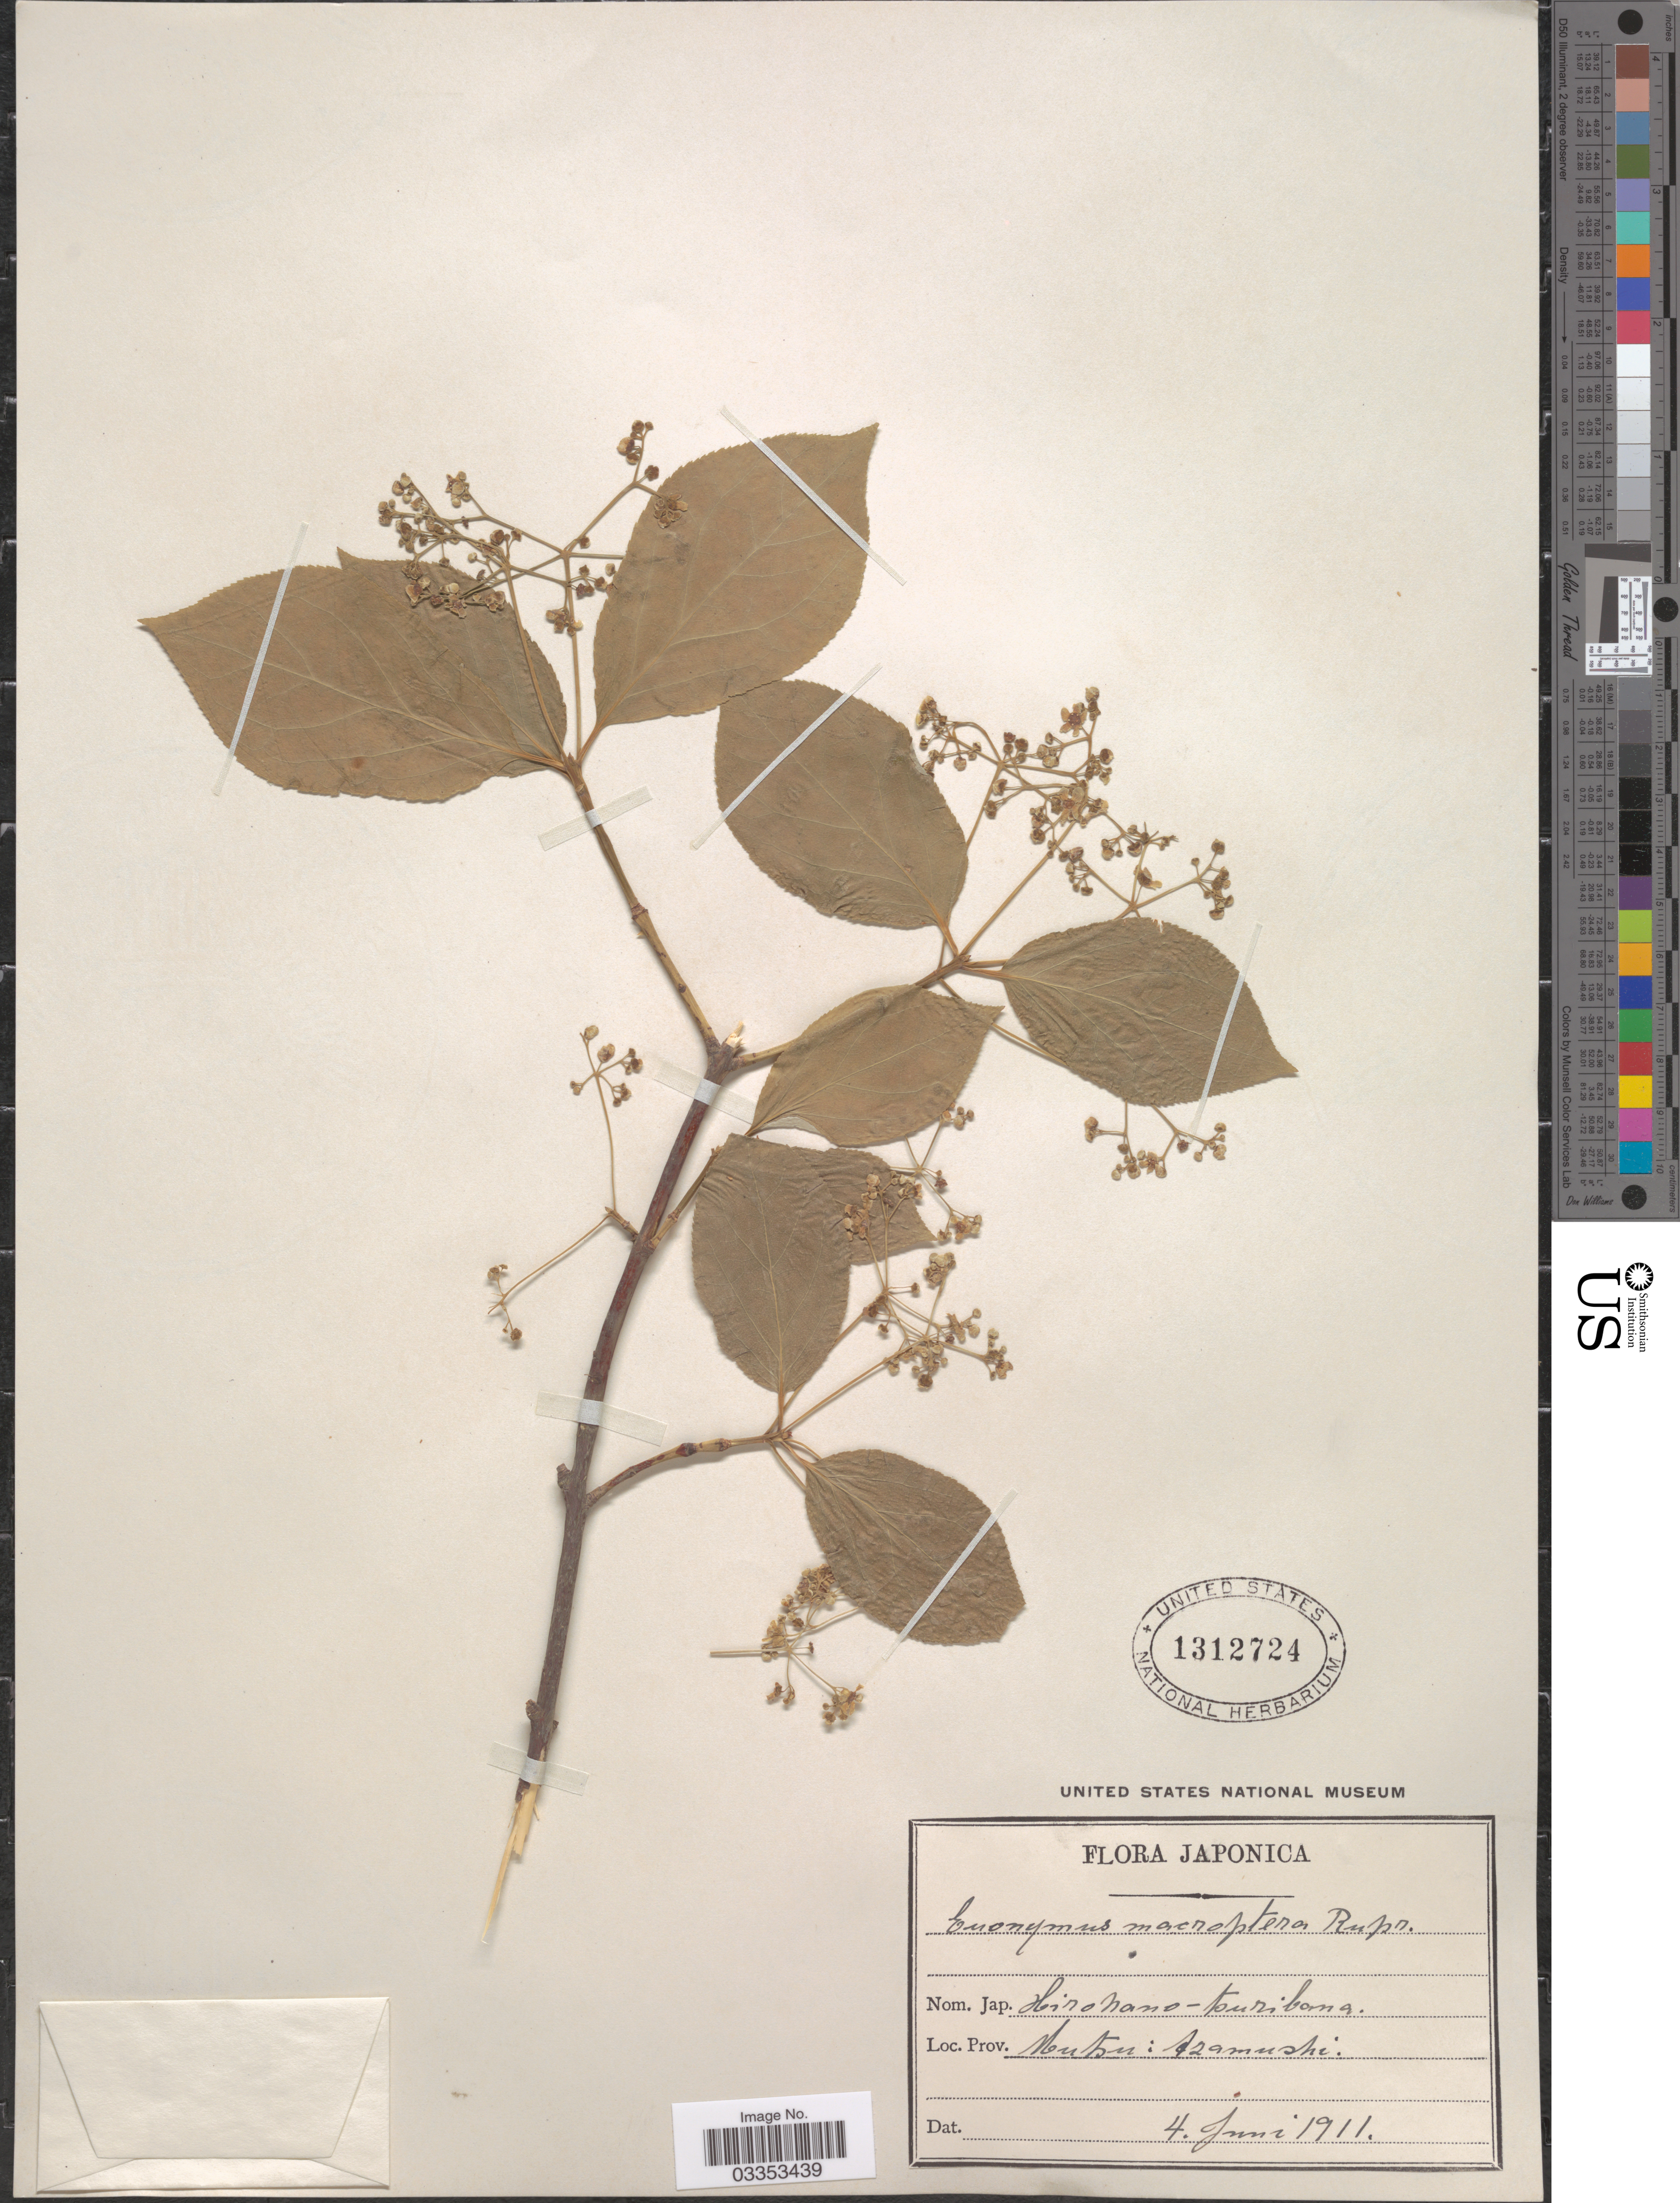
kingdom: Plantae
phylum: Tracheophyta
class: Magnoliopsida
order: Celastrales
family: Celastraceae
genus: Euonymus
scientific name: Euonymus macropterus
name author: Rupr.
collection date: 1911-06-04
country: Japan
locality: Prov. Mutsu: Azamushi.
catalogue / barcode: US 1312724